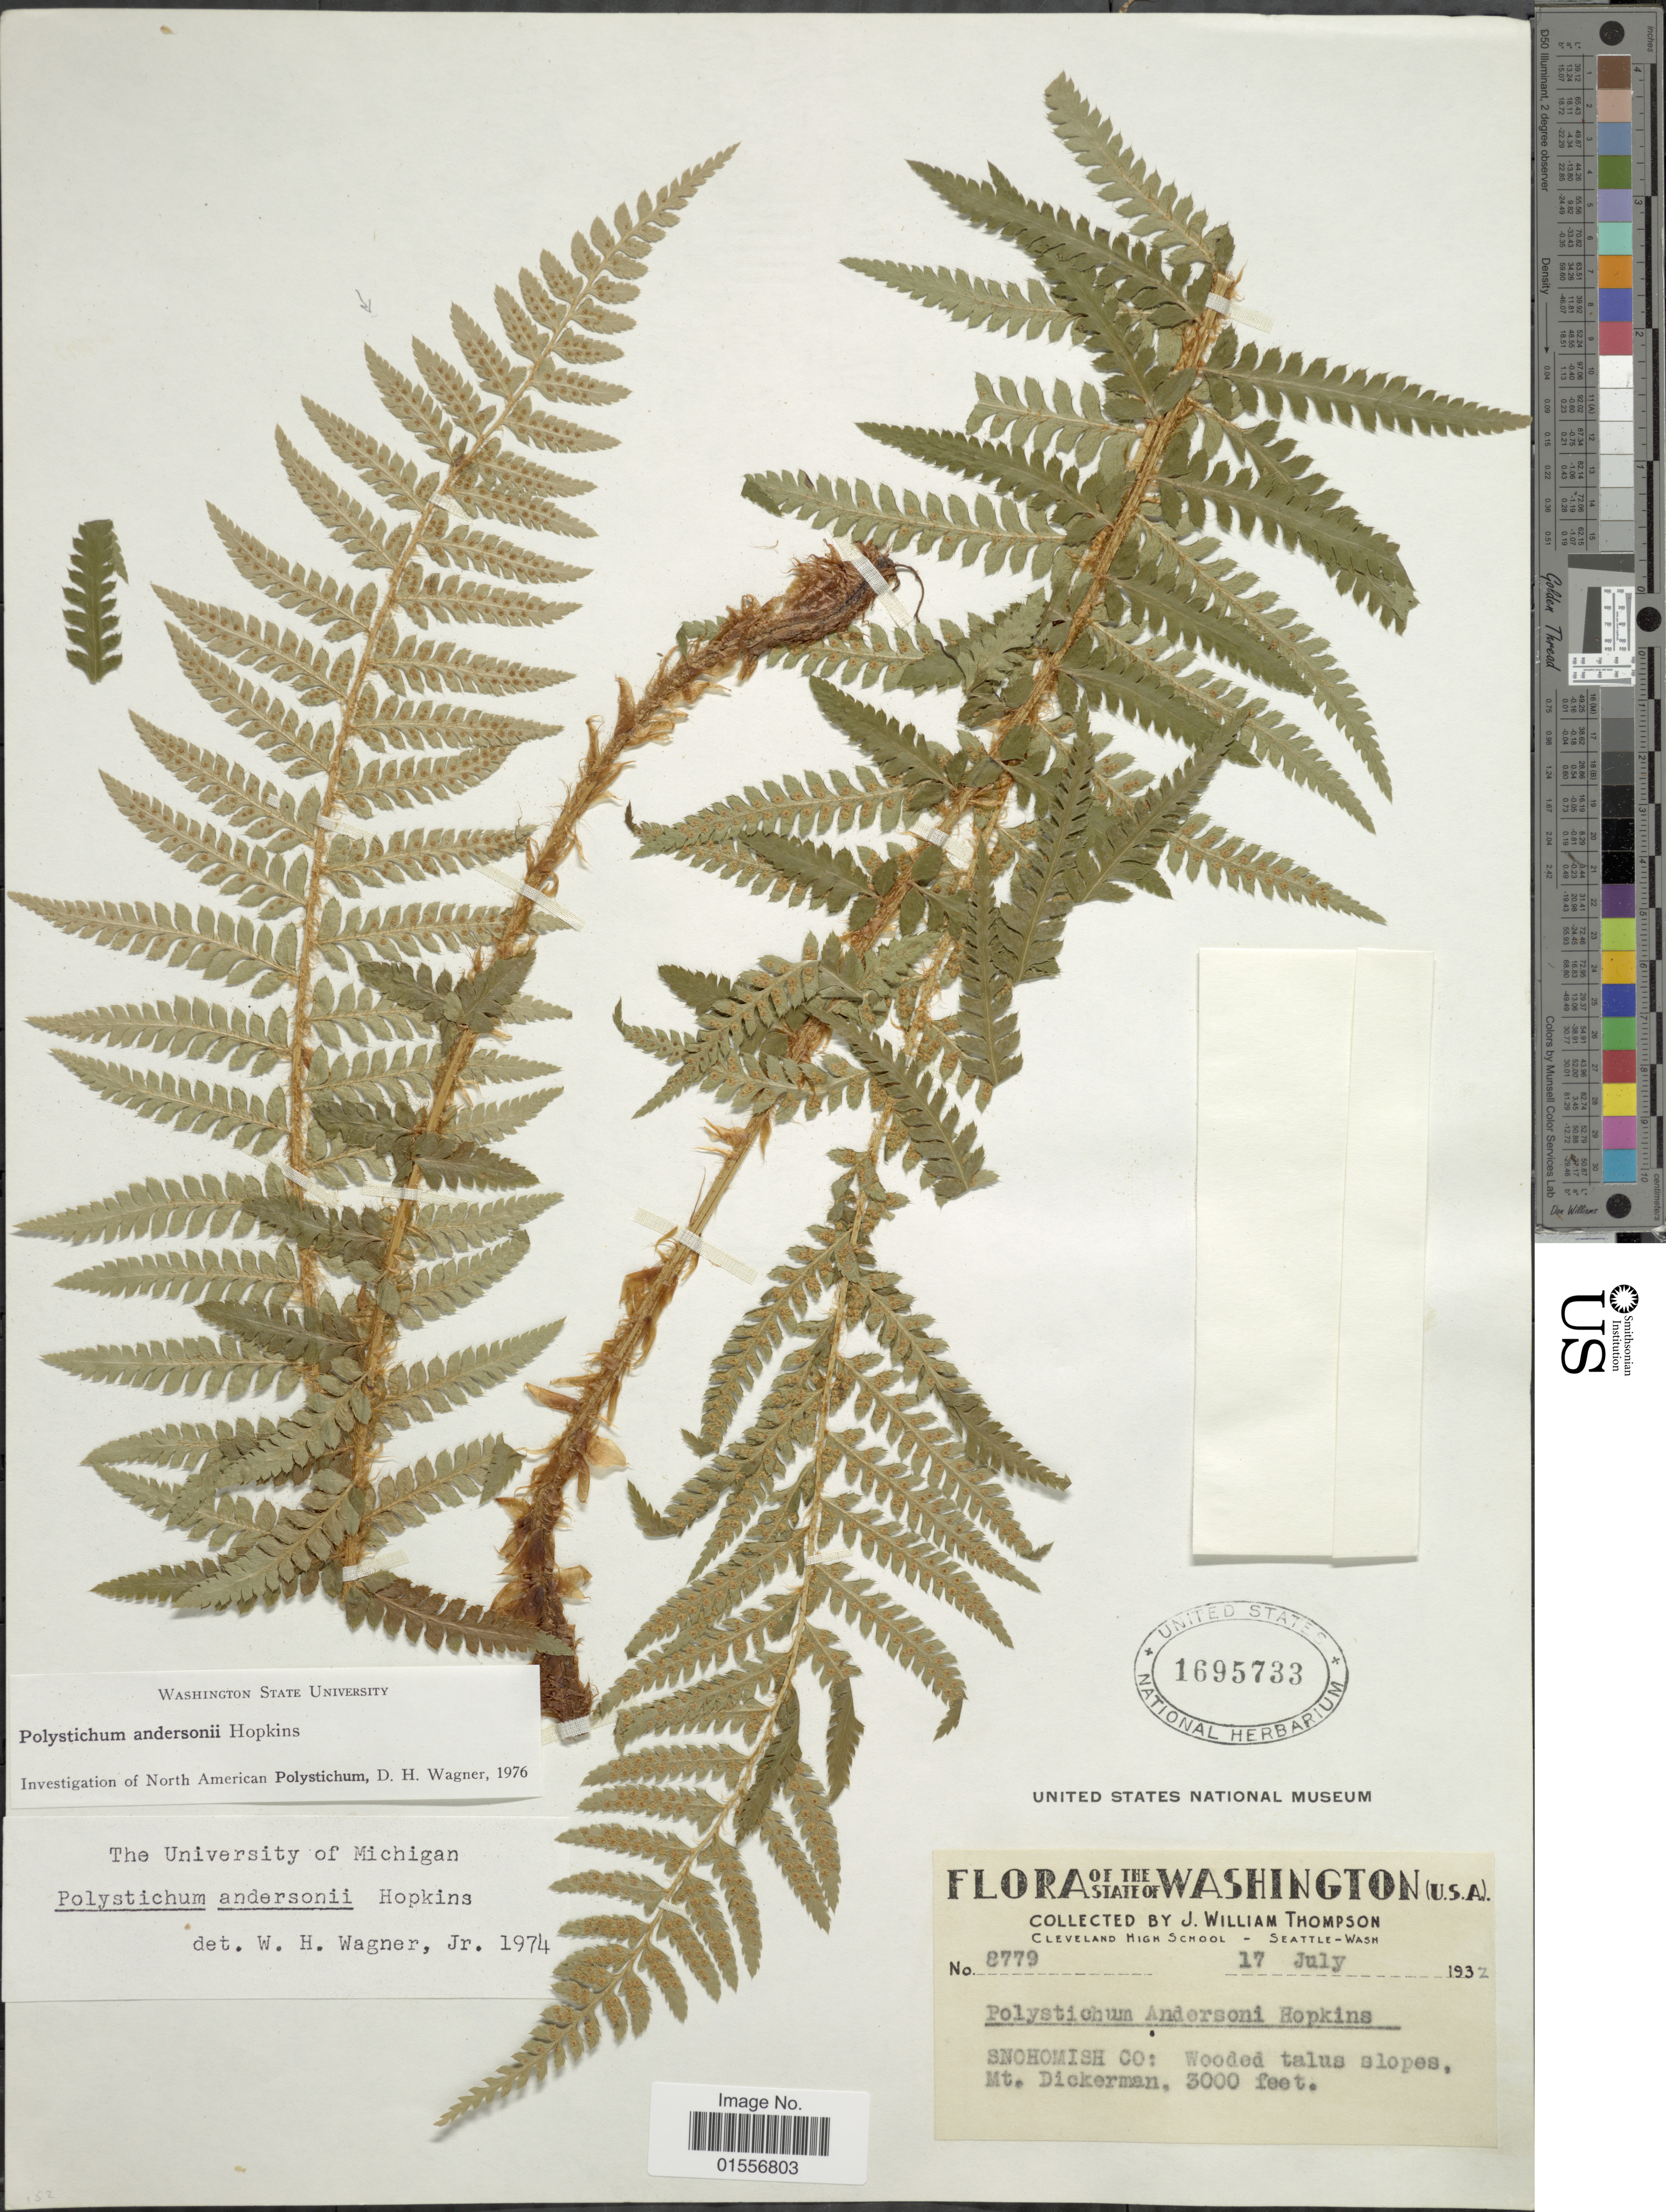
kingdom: Plantae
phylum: Tracheophyta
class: Polypodiopsida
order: Polypodiales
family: Dryopteridaceae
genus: Polystichum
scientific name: Polystichum andersonii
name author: Hopkins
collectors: J. W. Thompson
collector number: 8779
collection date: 1932-07-17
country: United States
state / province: Washington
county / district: Snohomish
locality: Snohomish Co: wooded talus slopes, Mt. Dickerman.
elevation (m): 914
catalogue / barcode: US 1695733